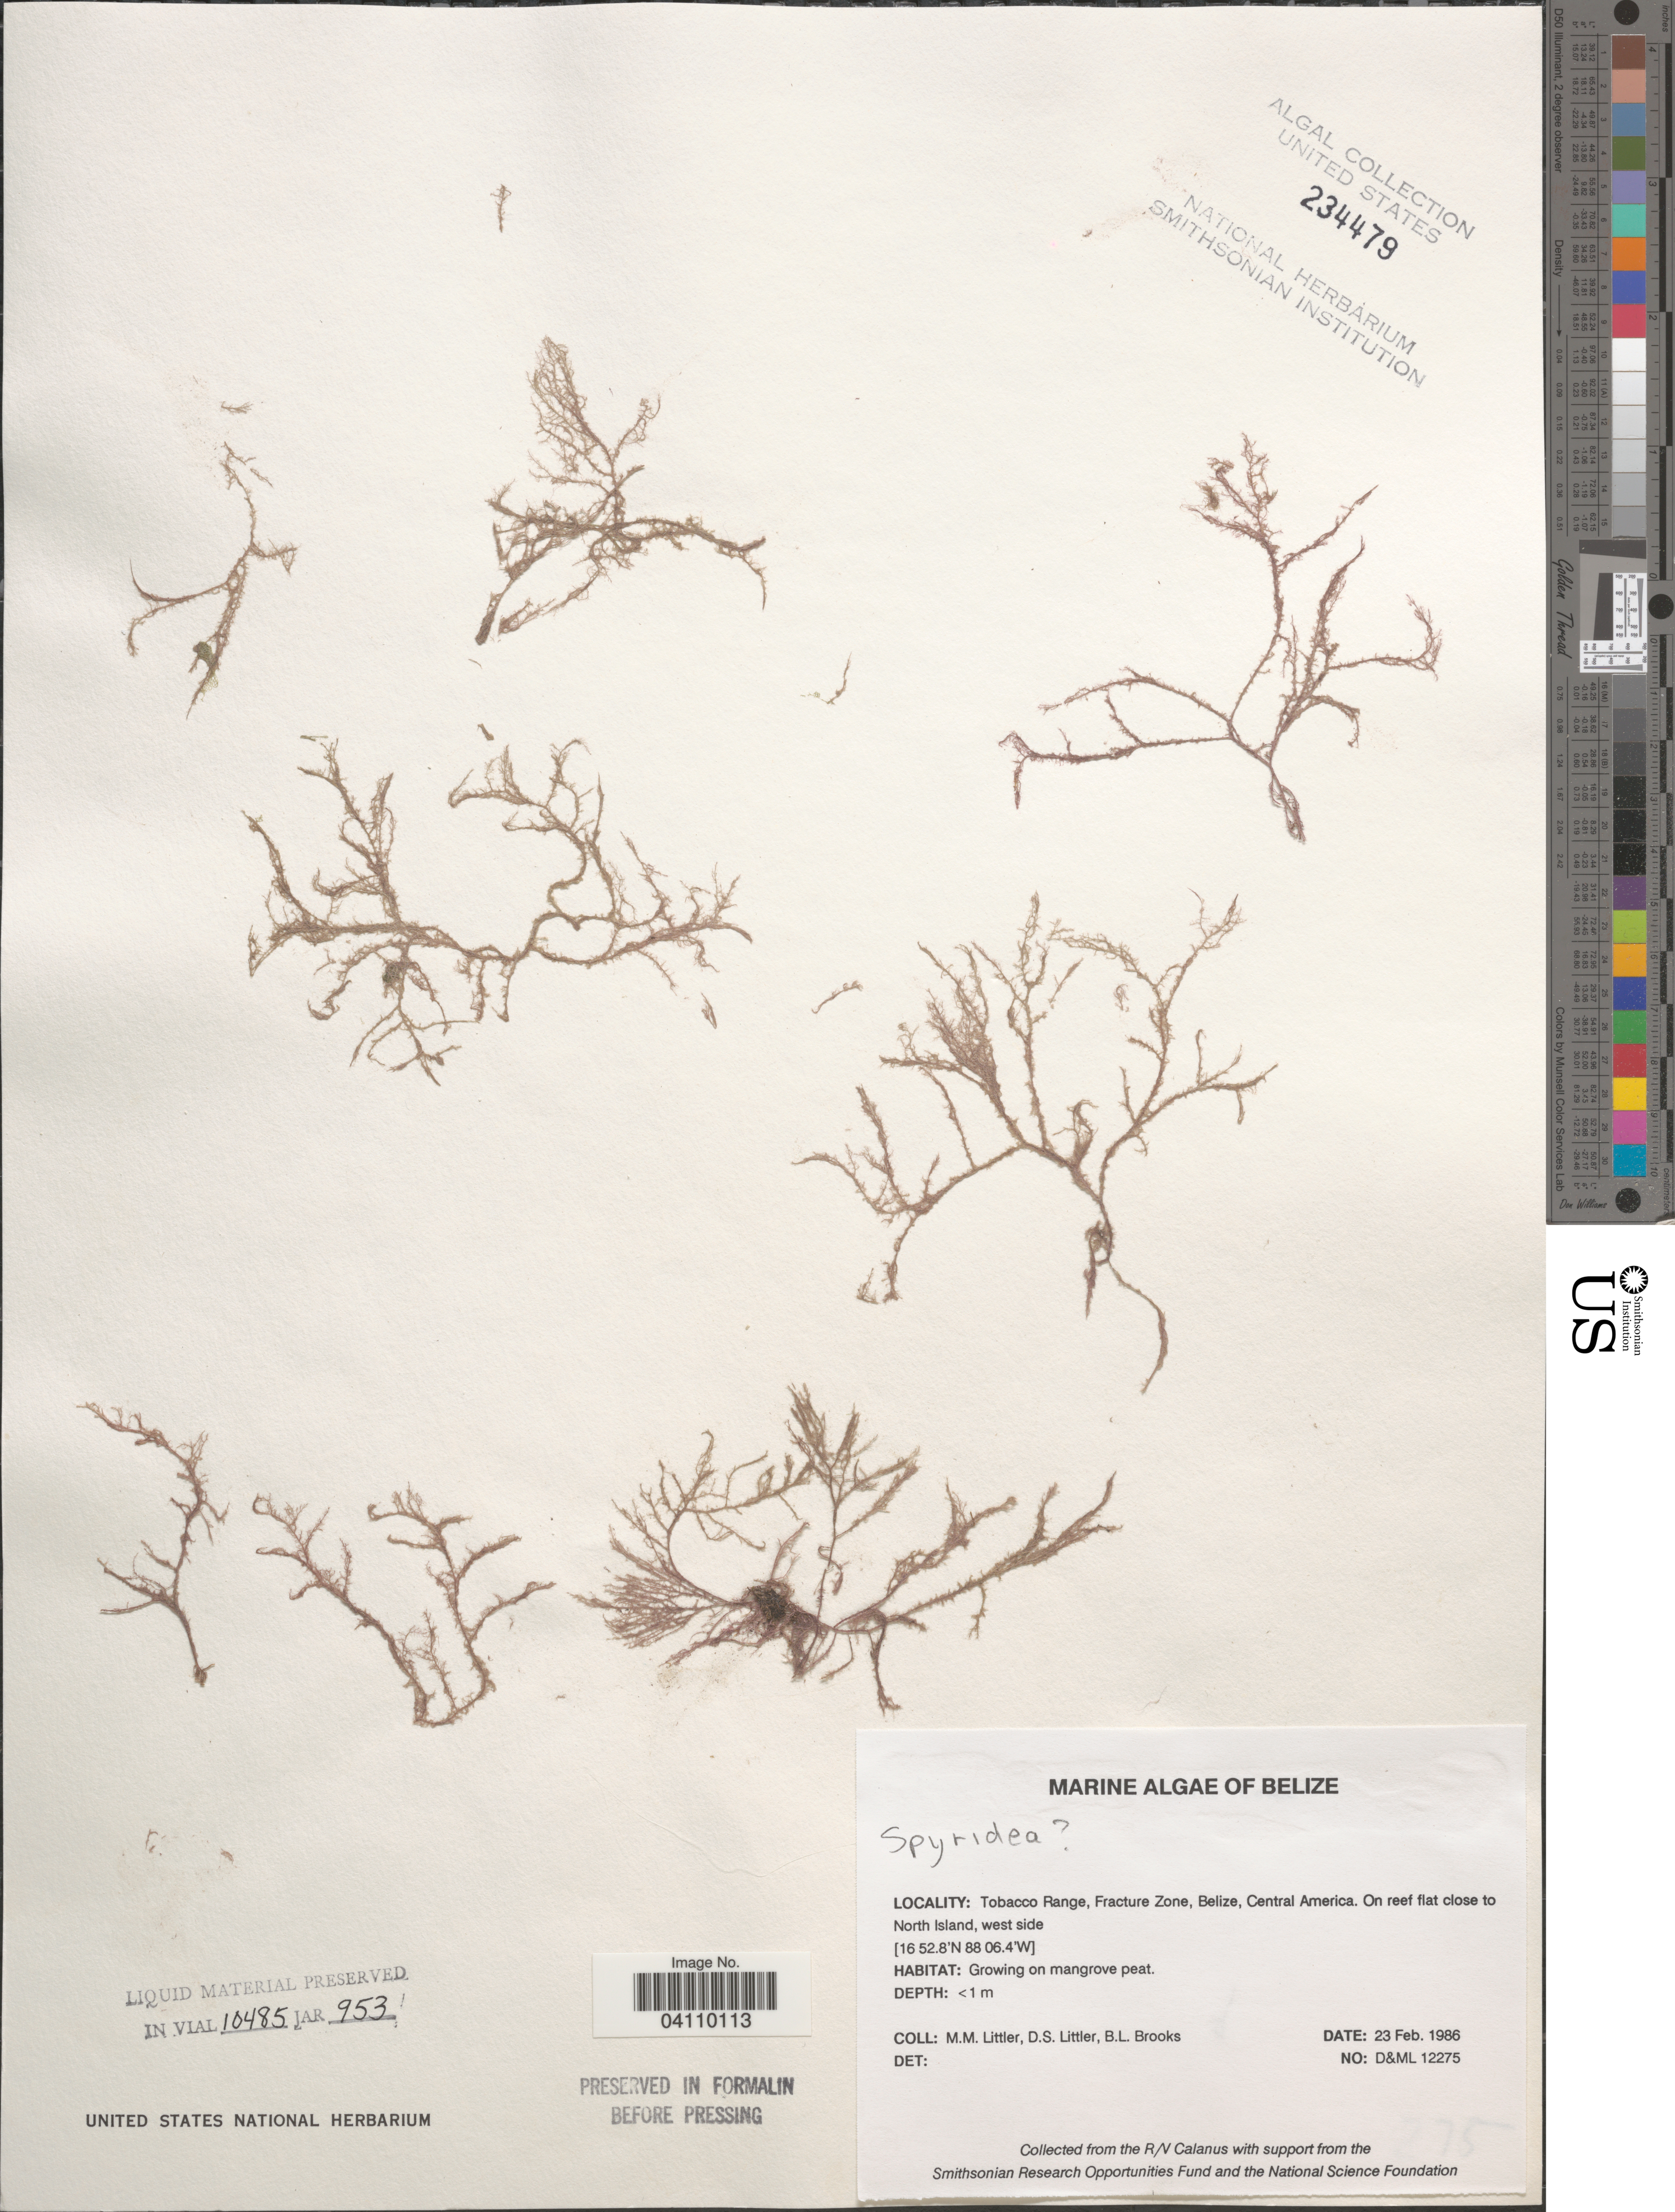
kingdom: Plantae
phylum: Rhodophyta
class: Florideophyceae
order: Ceramiales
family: Spyridiaceae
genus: Spyridia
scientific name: Spyridia sp.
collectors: D. S. Littler & B. Brooks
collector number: D&ML12275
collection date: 1986-02-23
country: Belize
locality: Tobacco Range, Fracture Zone. On reef flat close to North Island, west side.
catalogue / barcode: US 234479